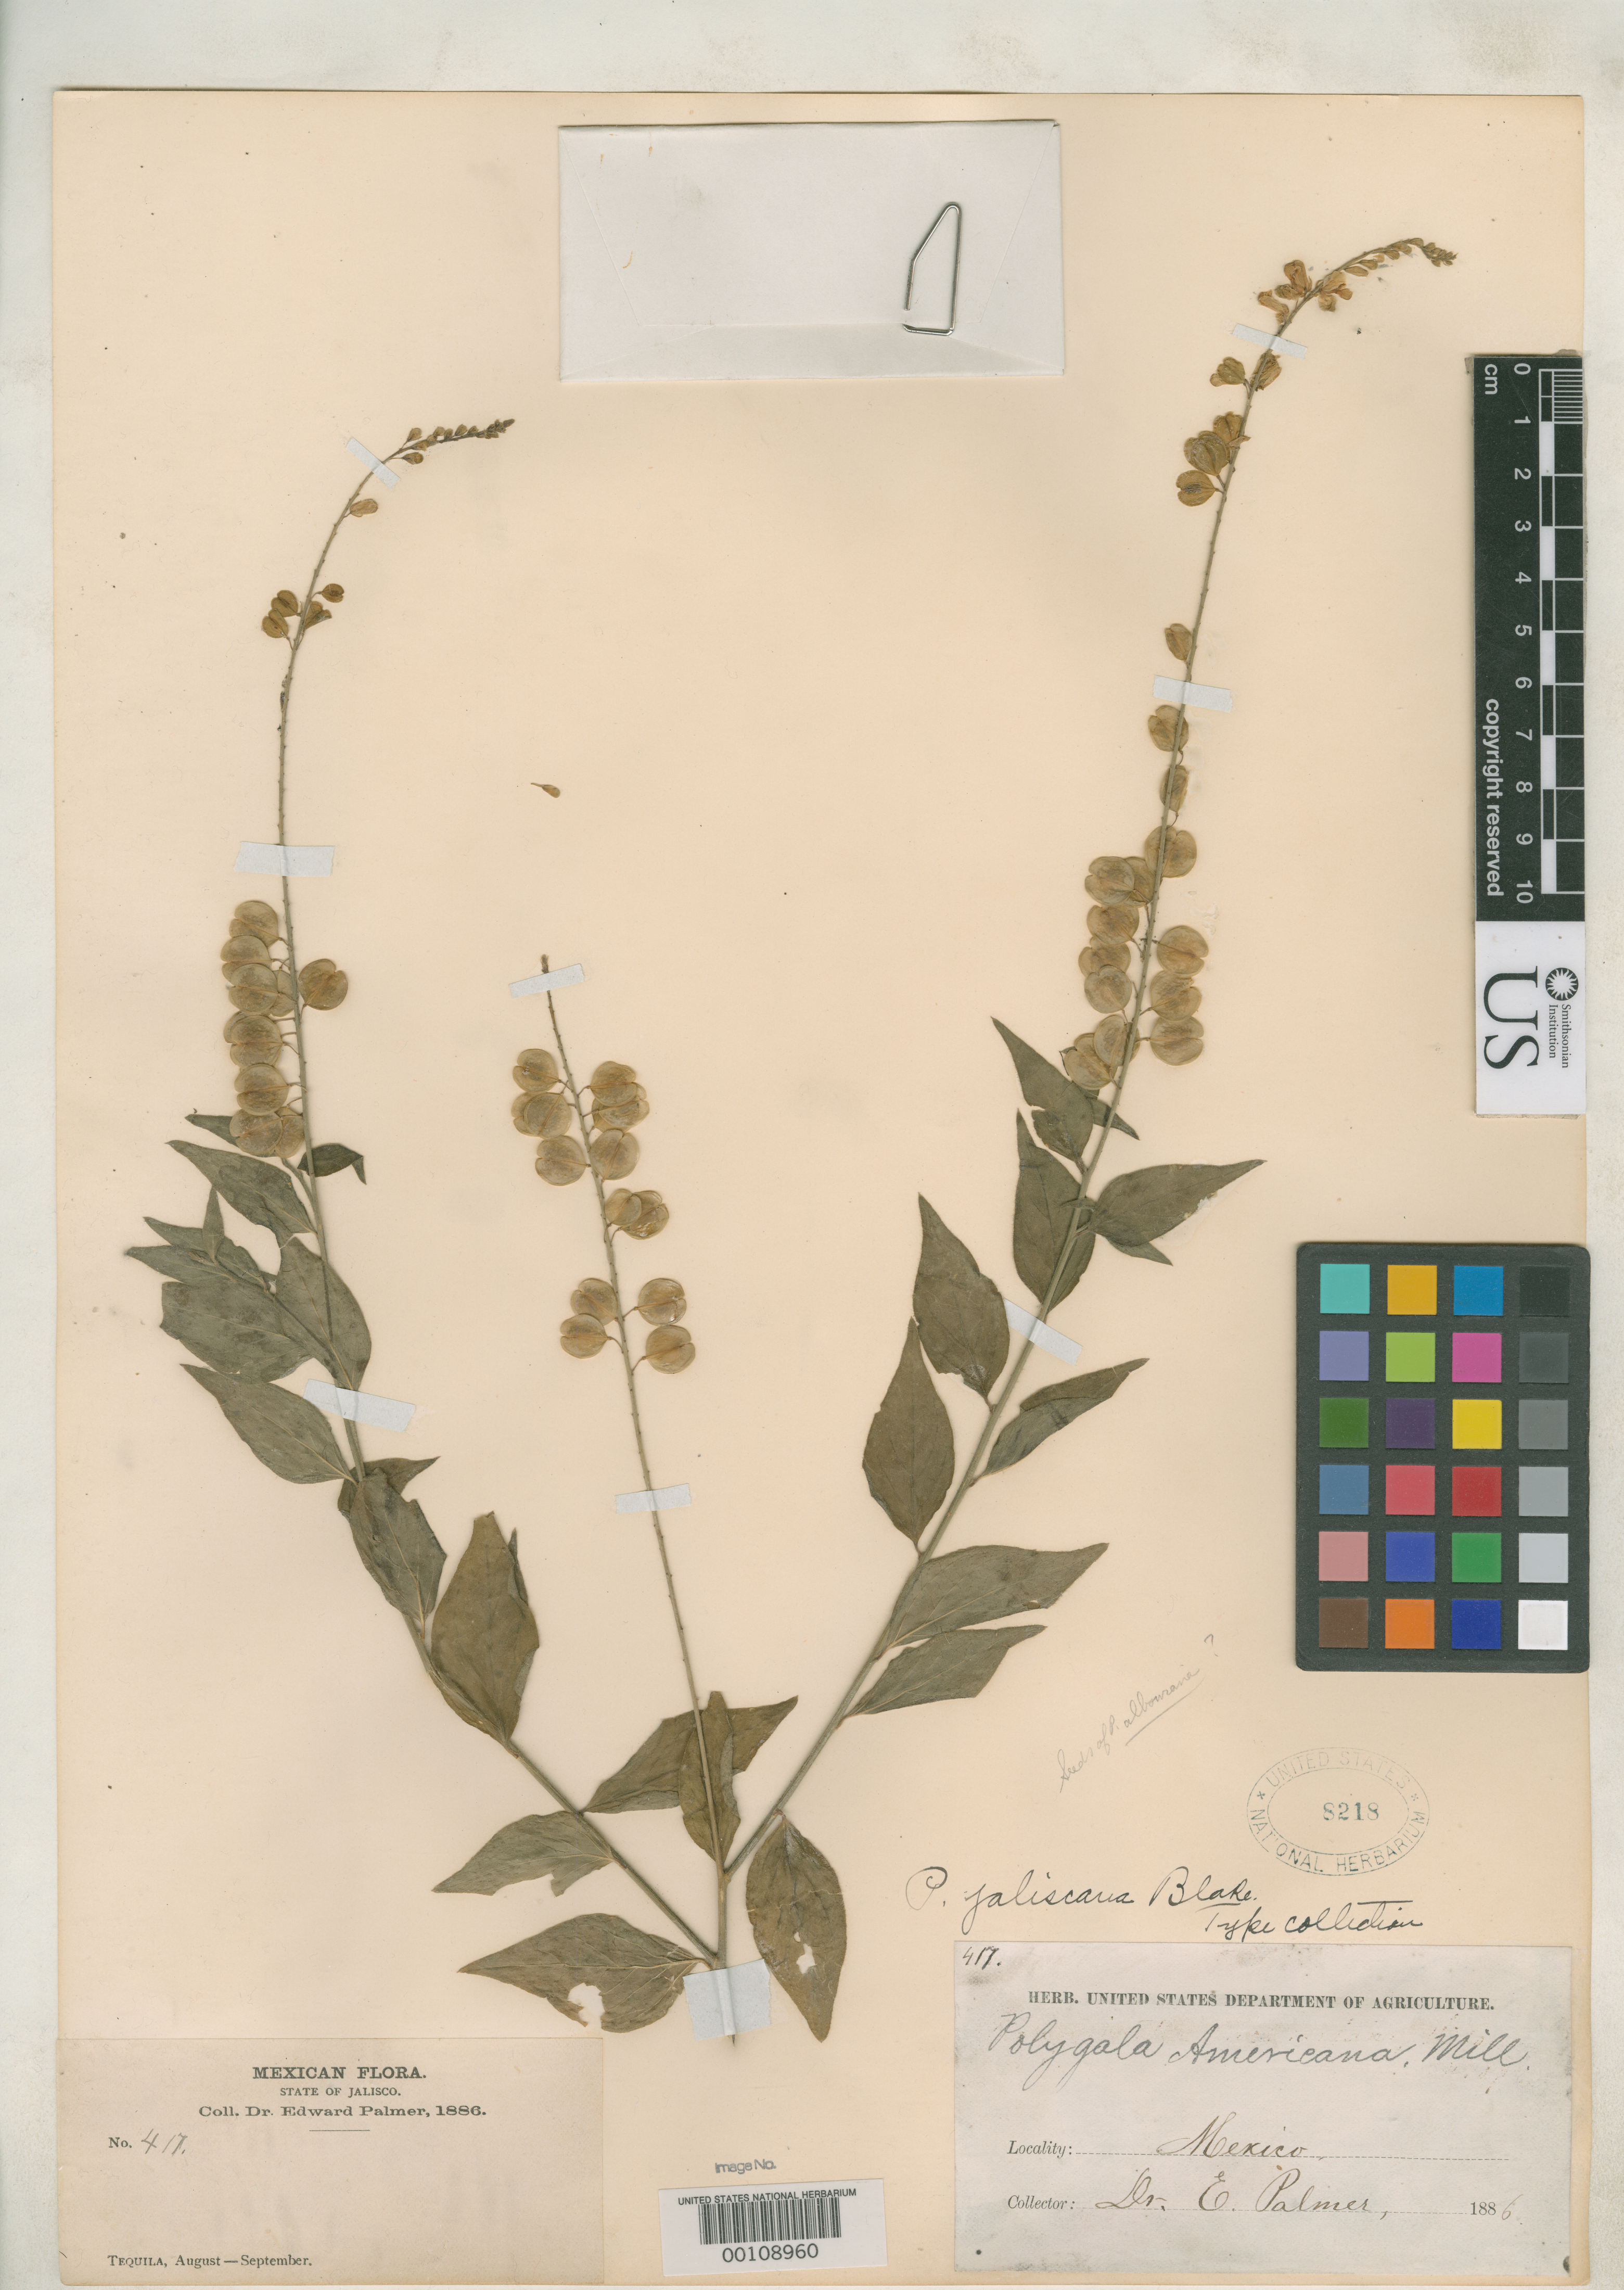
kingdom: Plantae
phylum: Tracheophyta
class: Magnoliopsida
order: Fabales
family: Polygalaceae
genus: Polygala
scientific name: Polygala jaliscana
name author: S.F. Blake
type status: Type Collection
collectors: E. Palmer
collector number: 417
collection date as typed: Jun 1886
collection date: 1886-06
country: Mexico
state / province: Jalisco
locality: Near Guadalajara.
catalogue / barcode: US 8218